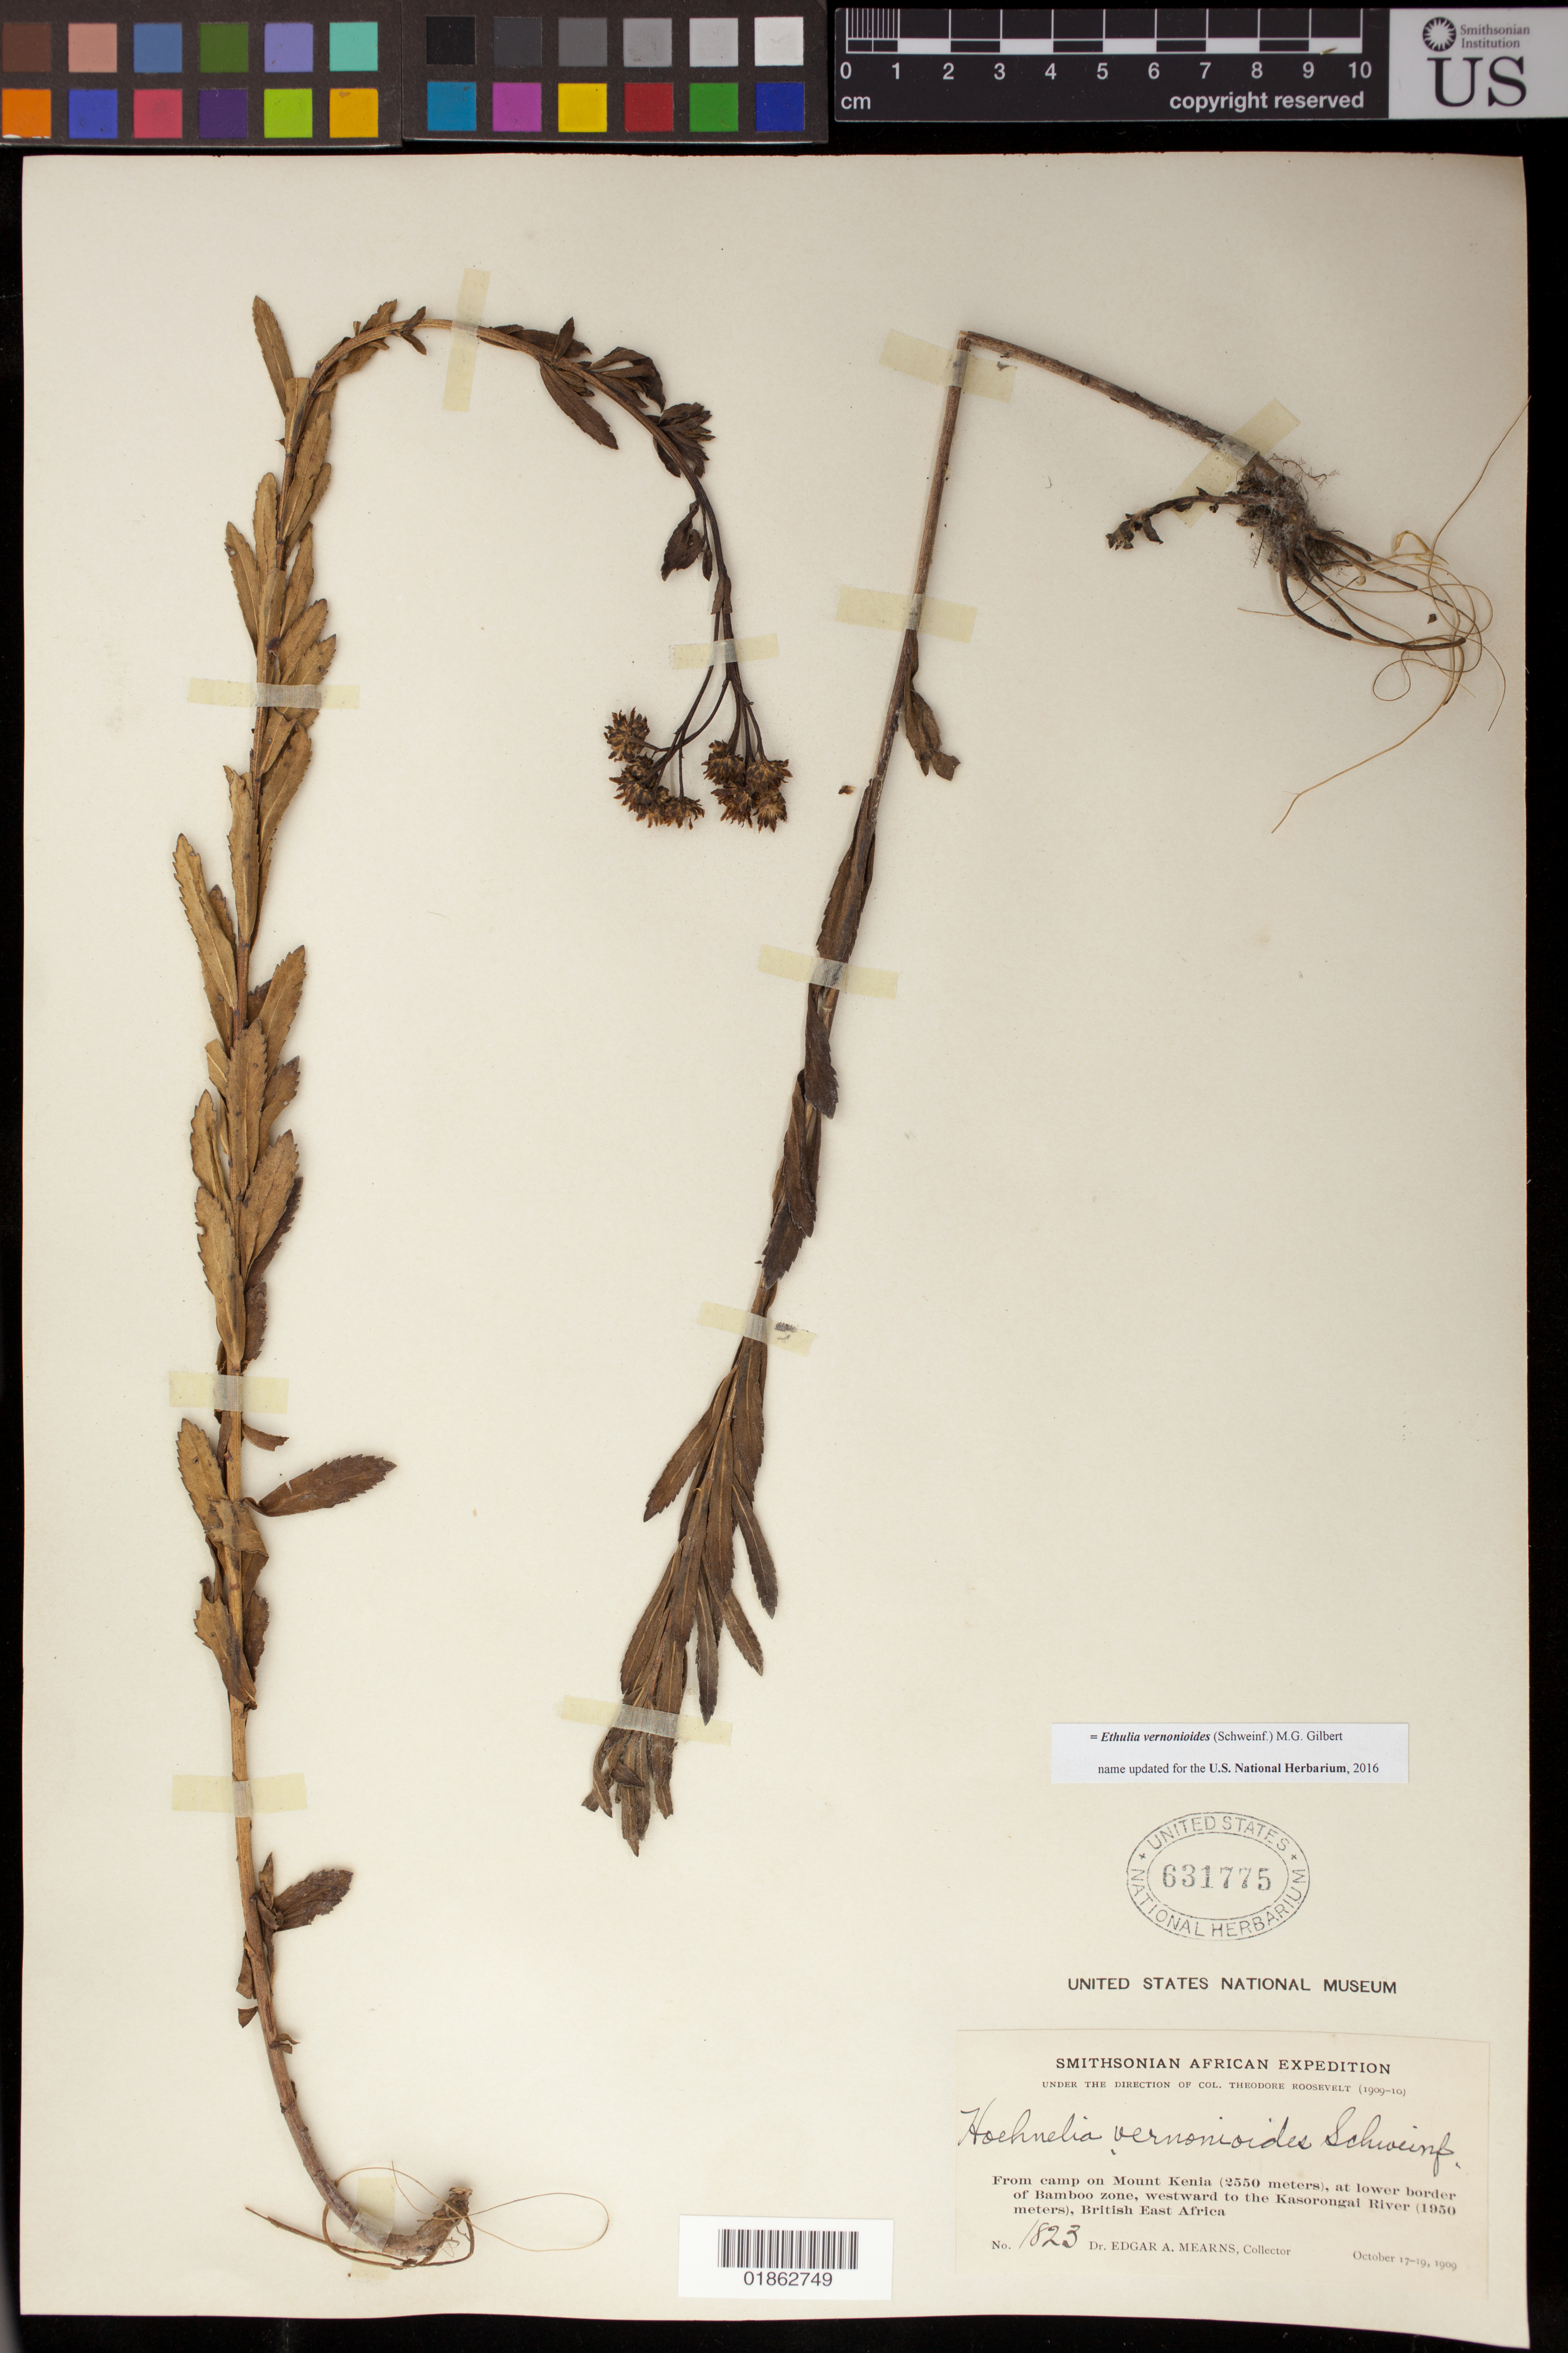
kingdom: Plantae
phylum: Tracheophyta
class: Magnoliopsida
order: Asterales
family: Asteraceae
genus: Ethulia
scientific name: Ethulia vernonioides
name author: (Schweinf.) M.G. Gilbert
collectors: E. A. Mearns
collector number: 1823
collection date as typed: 17 Oct 1909 to 19 Oct 1909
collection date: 1909-10-17/1909-10-19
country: Kenya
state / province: Nyeri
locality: From camp on Mount Kenya, at the lower border of Bamboo zone, westward to Kasorongai river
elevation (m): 2550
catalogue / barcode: US 631775